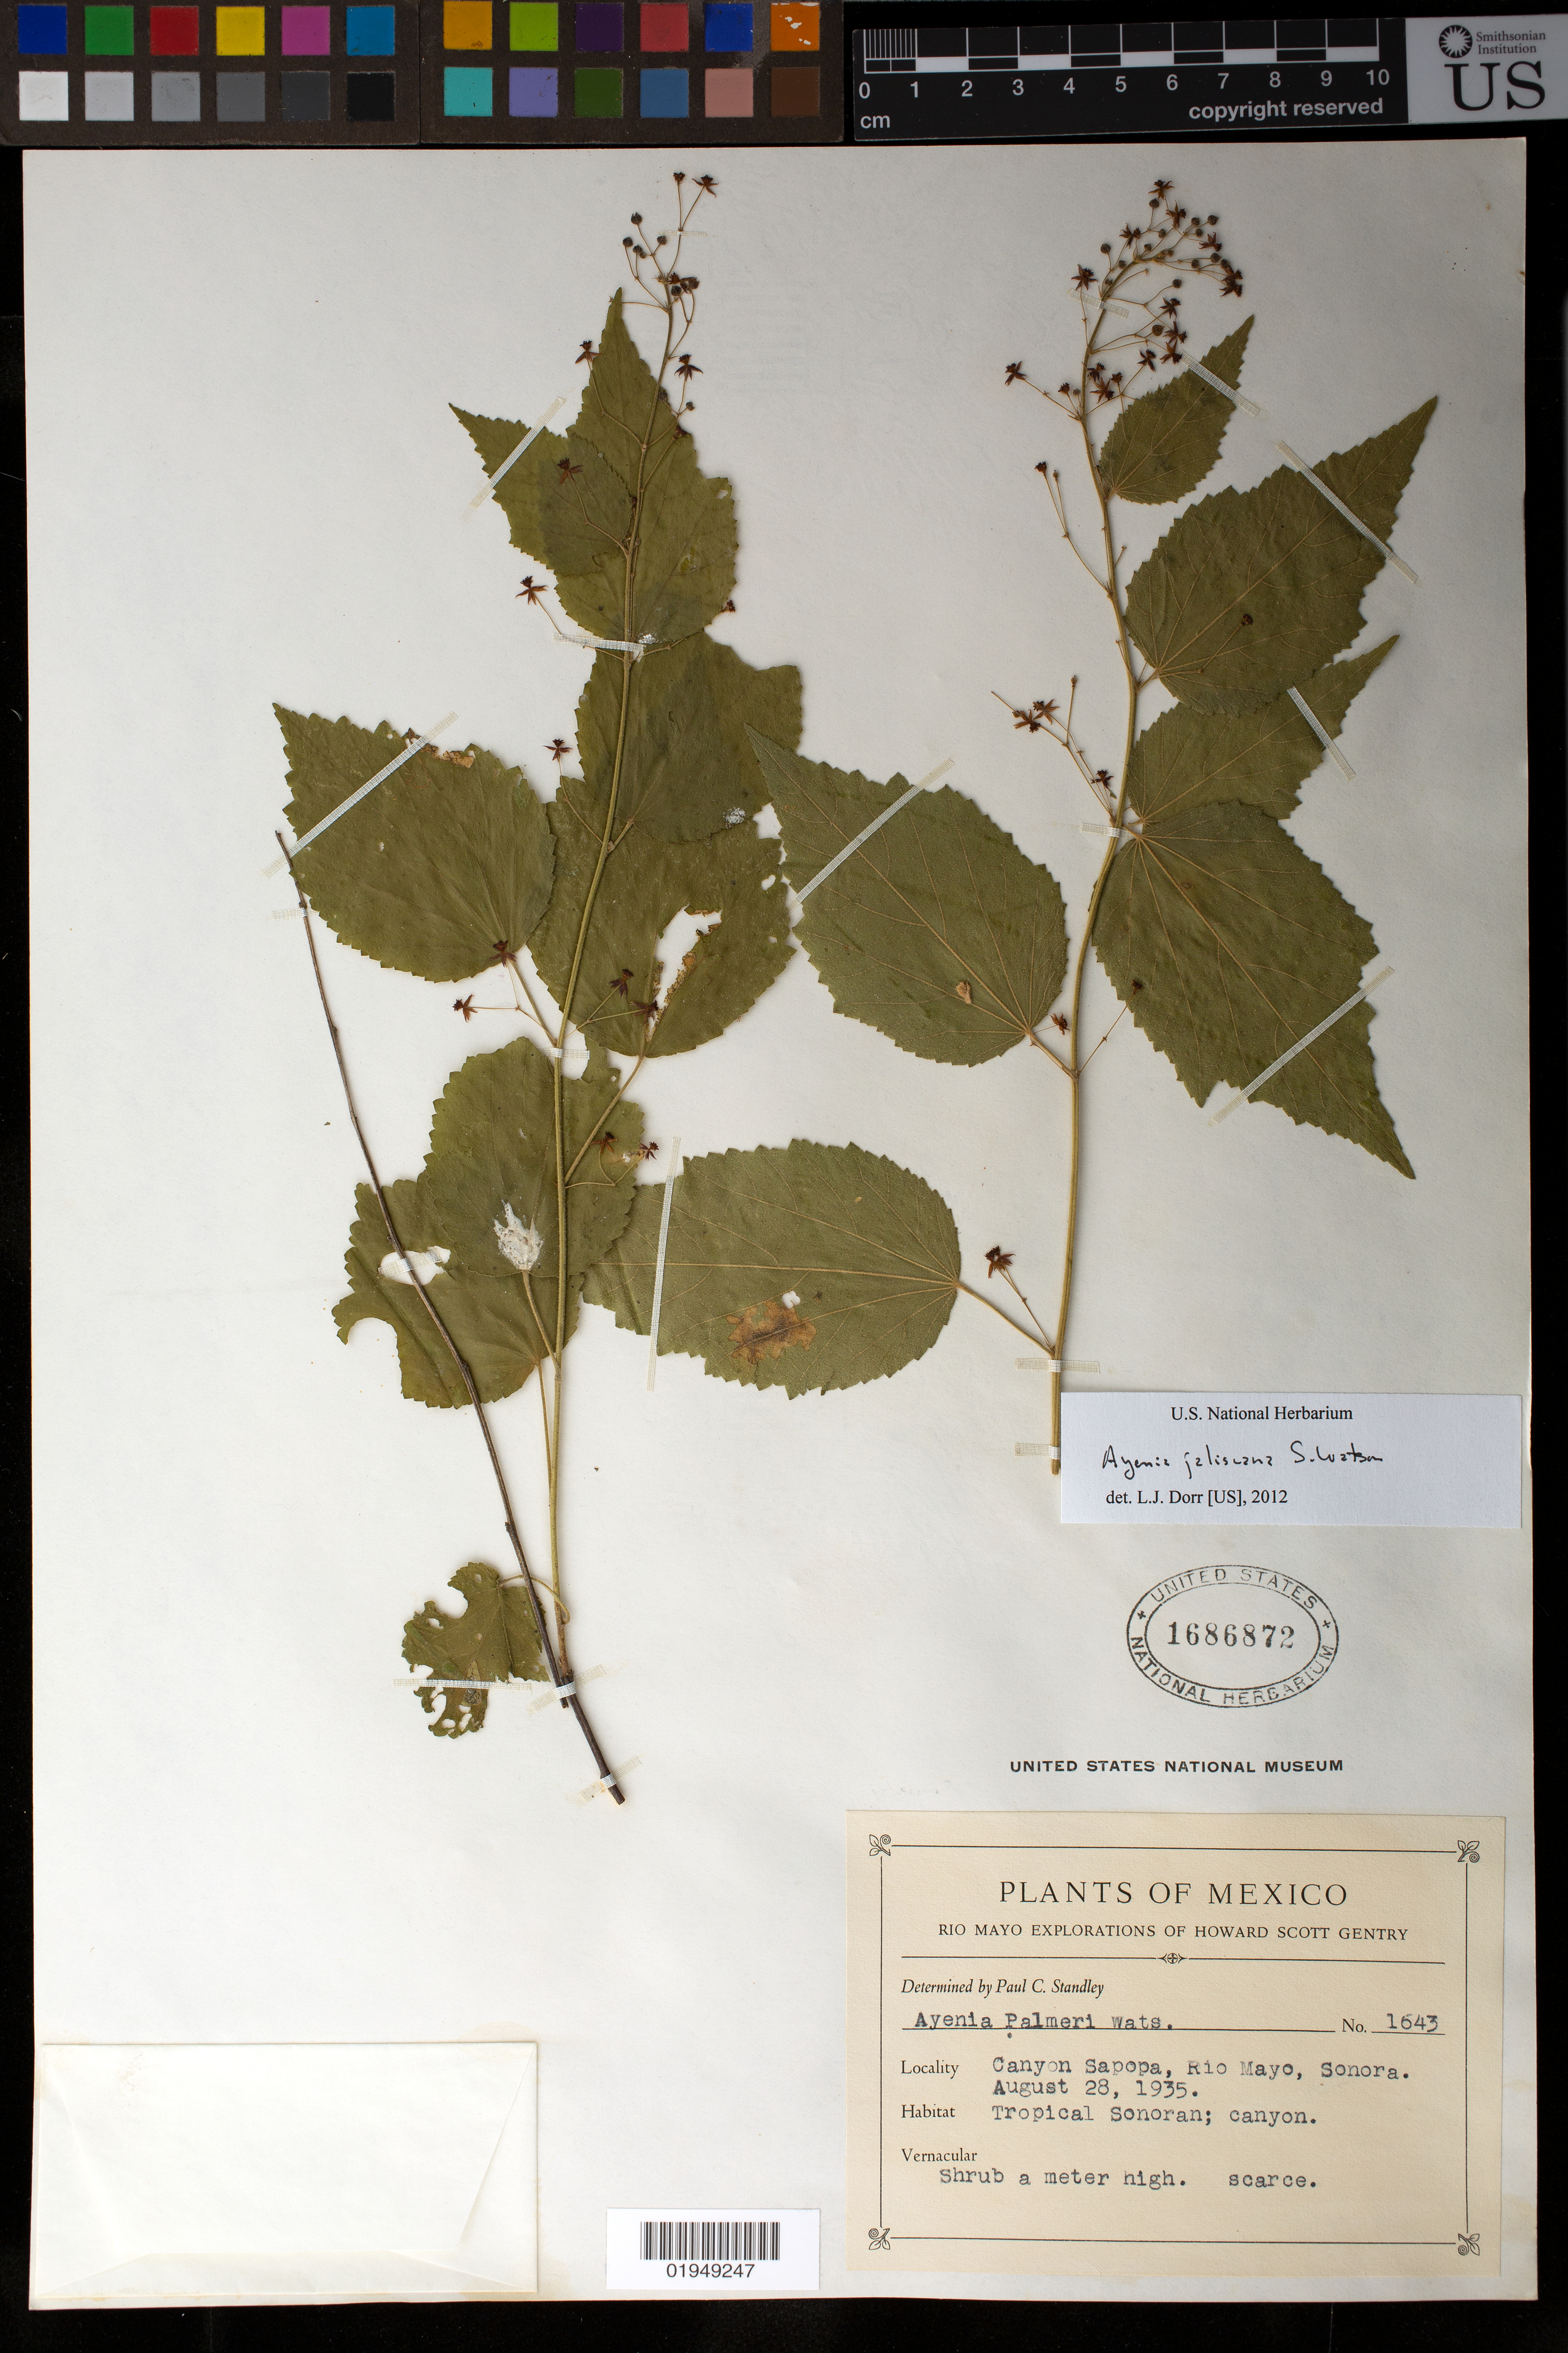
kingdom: Plantae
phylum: Tracheophyta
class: Magnoliopsida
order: Malvales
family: Malvaceae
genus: Ayenia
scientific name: Ayenia jaliscana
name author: S. Watson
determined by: Dorr, L. J., (BOT), Smithsonian Institution - National Museum of Natural History (UNITED STATES)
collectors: H. S. Gentry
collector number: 1643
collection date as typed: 28 Aug 1935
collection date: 1935-08-28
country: Mexico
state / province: Sonora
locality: Canyon Sapopa, Río Mayo, Sonora.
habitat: Tropical Sonoran, canyon.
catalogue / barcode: US 1686872